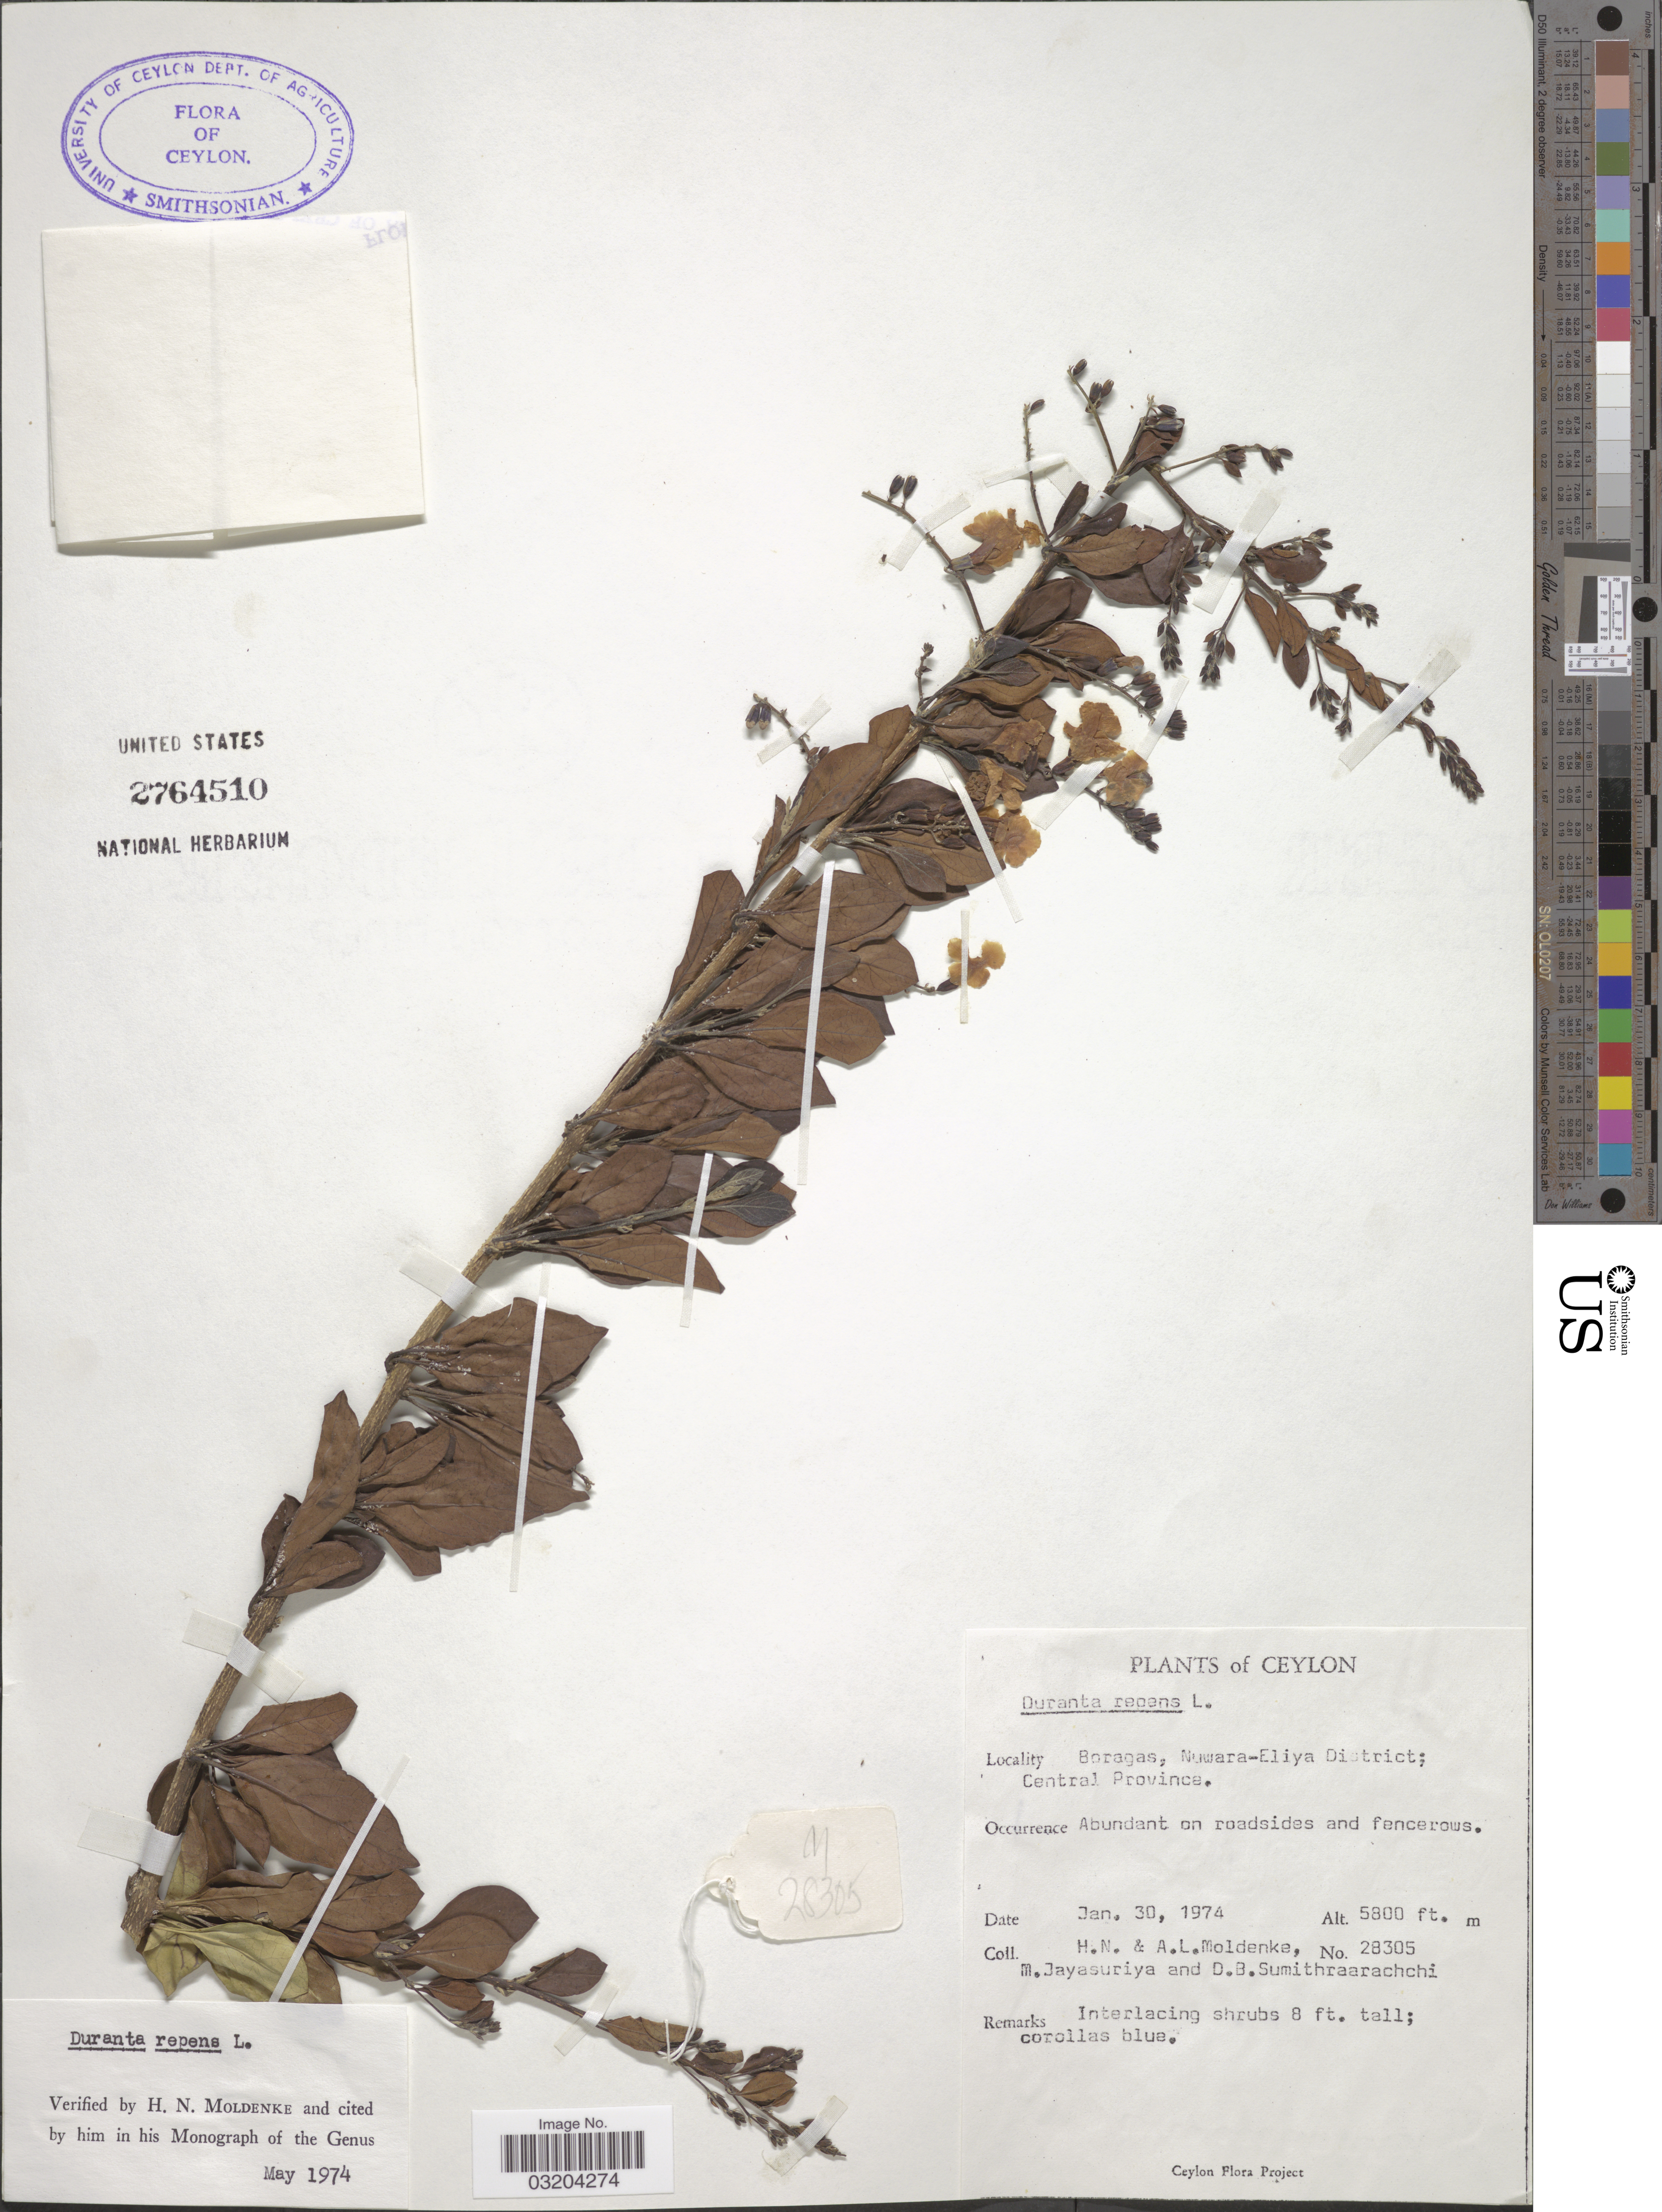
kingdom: Plantae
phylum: Tracheophyta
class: Magnoliopsida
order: Lamiales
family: Verbenaceae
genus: Duranta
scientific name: Duranta erecta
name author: L.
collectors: H. N. Moldenke, A. L. Moldenke, M. Jayasuriya & D. B. Sumithraarachchi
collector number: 28305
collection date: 1974-01-30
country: Sri Lanka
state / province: Central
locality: Ceylon. Boragas, Nuwara-Eliya District.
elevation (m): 1768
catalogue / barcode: US 2764510